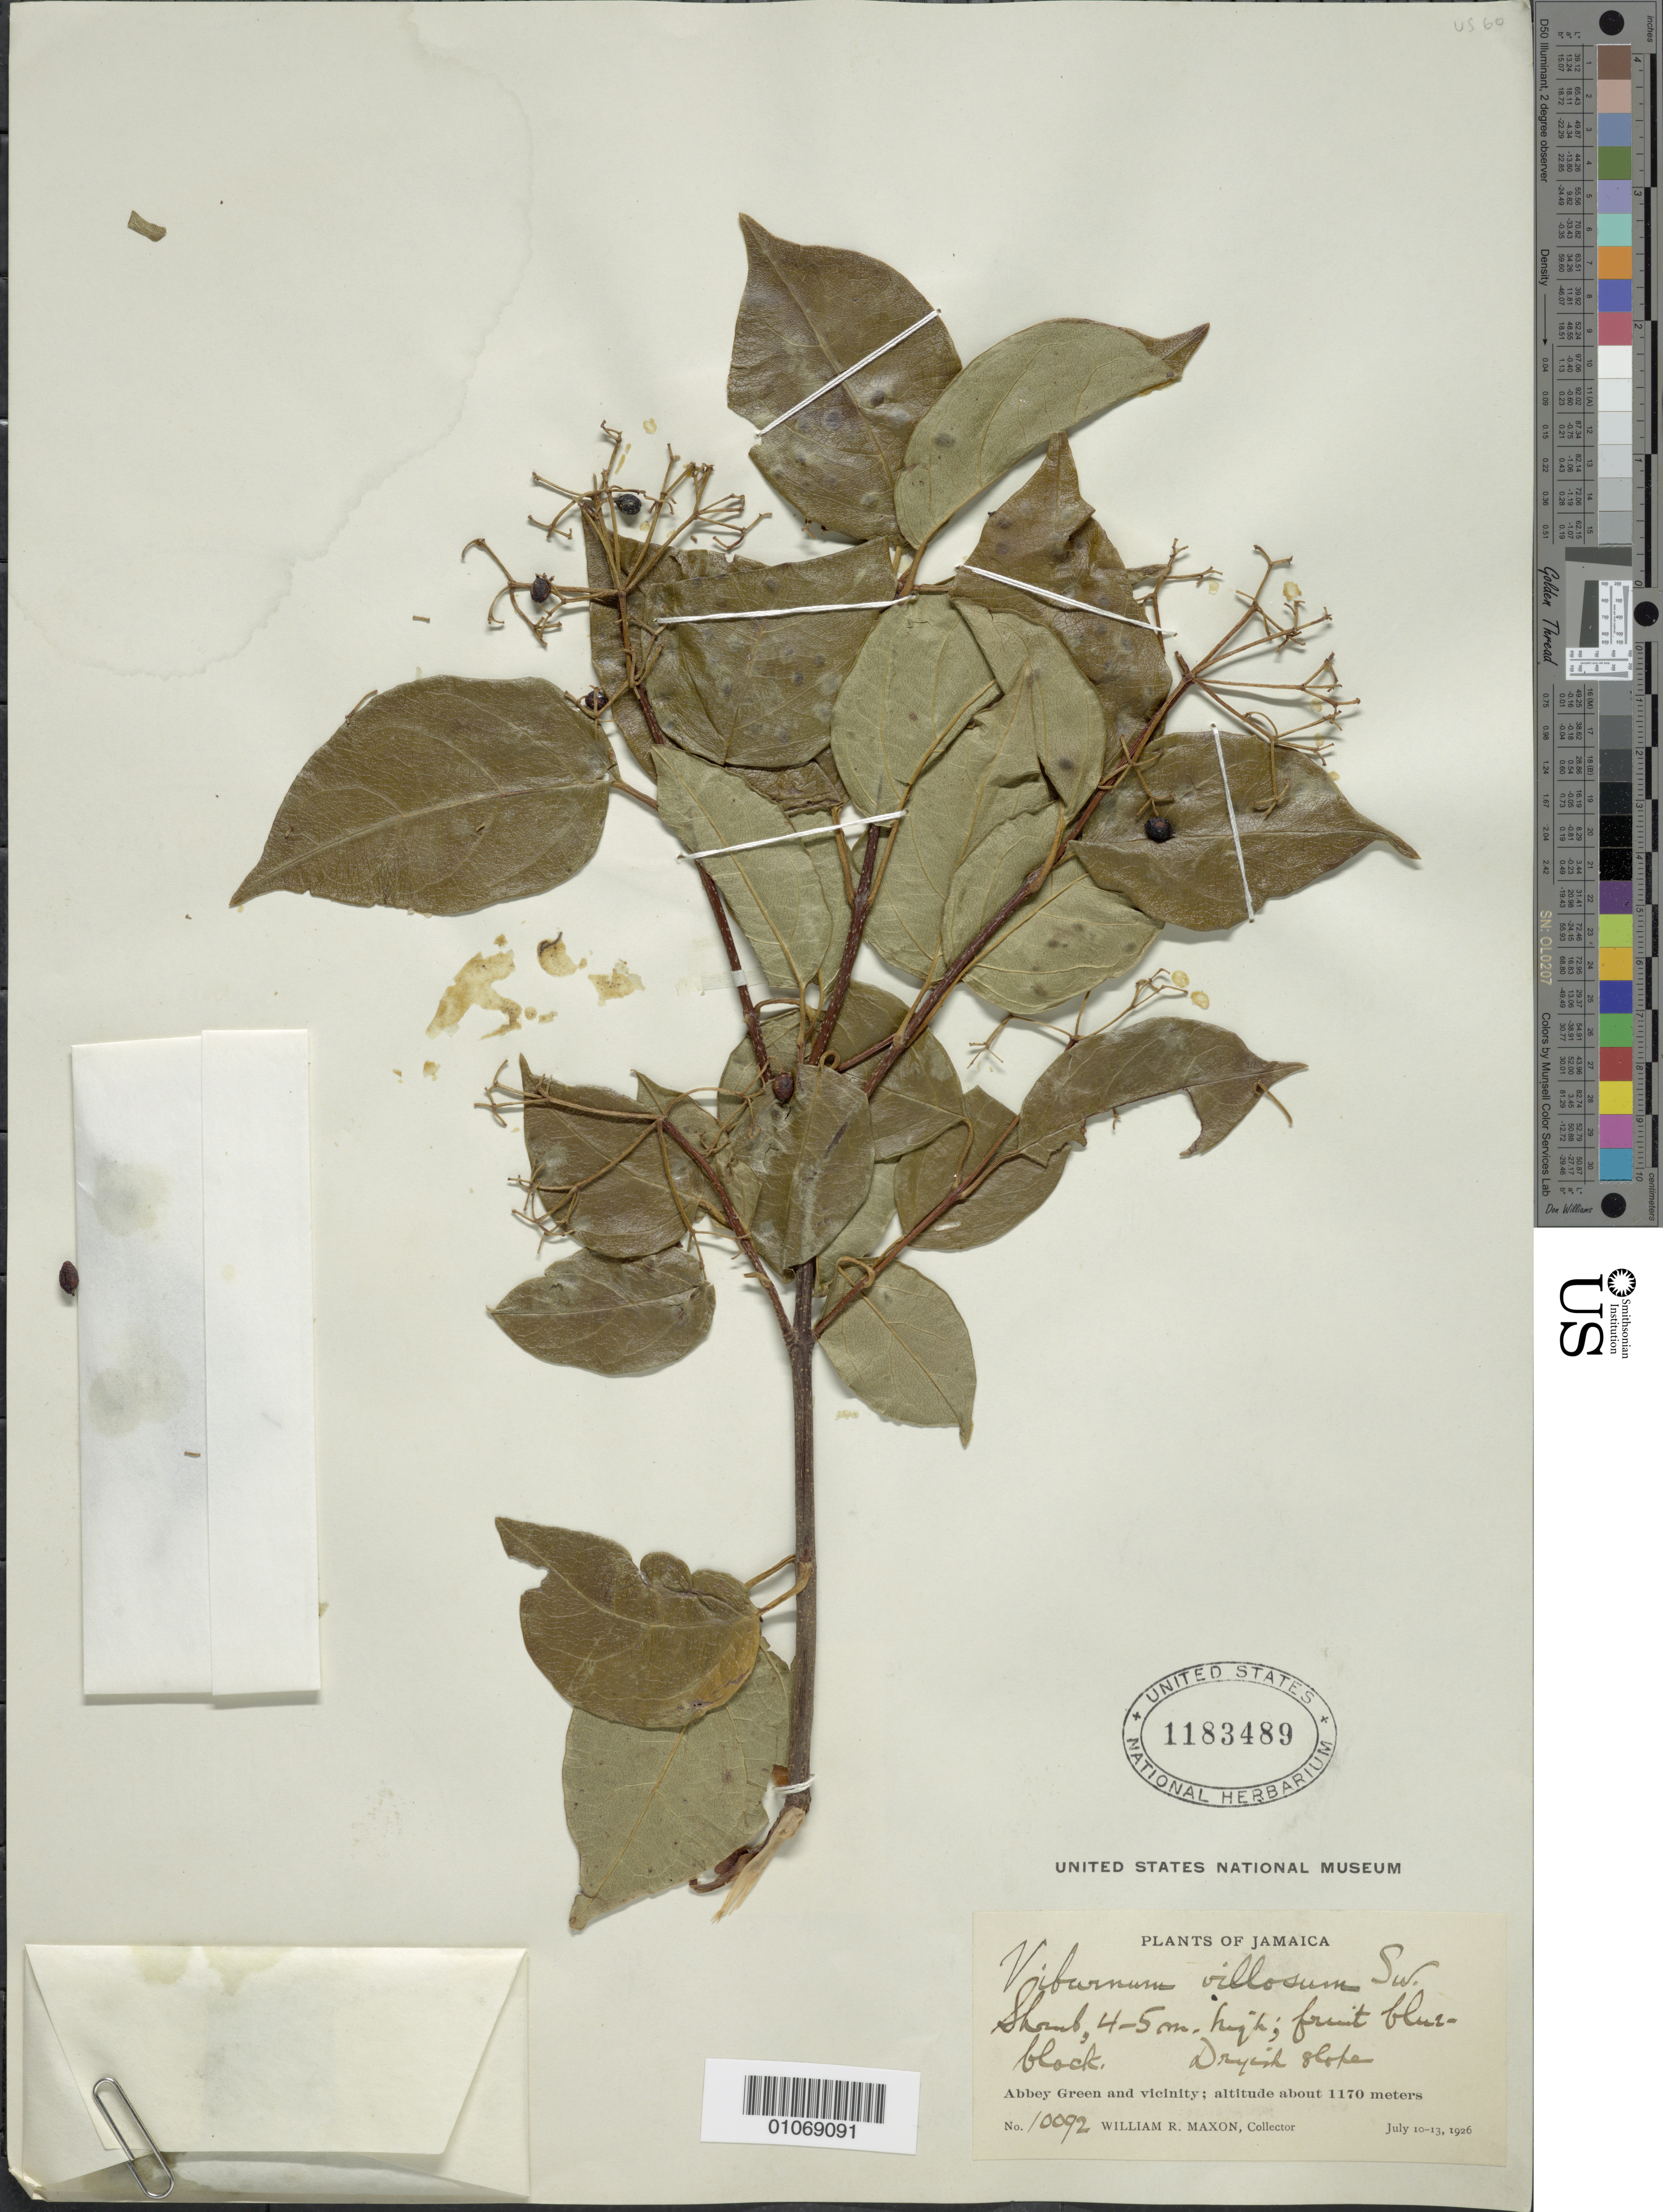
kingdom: Plantae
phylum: Tracheophyta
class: Magnoliopsida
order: Dipsacales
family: Viburnaceae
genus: Viburnum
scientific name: Viburnum villosum var. glabrescens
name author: Griseb.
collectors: W. R. Maxon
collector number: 10092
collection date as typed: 10 Jul 1926 to 13 Jul 1926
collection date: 1926-07-10/1926-07-13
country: Jamaica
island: Jamaica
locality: Abbey Green and vicinity, dryish slope.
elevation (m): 1170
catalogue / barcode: US 1183489